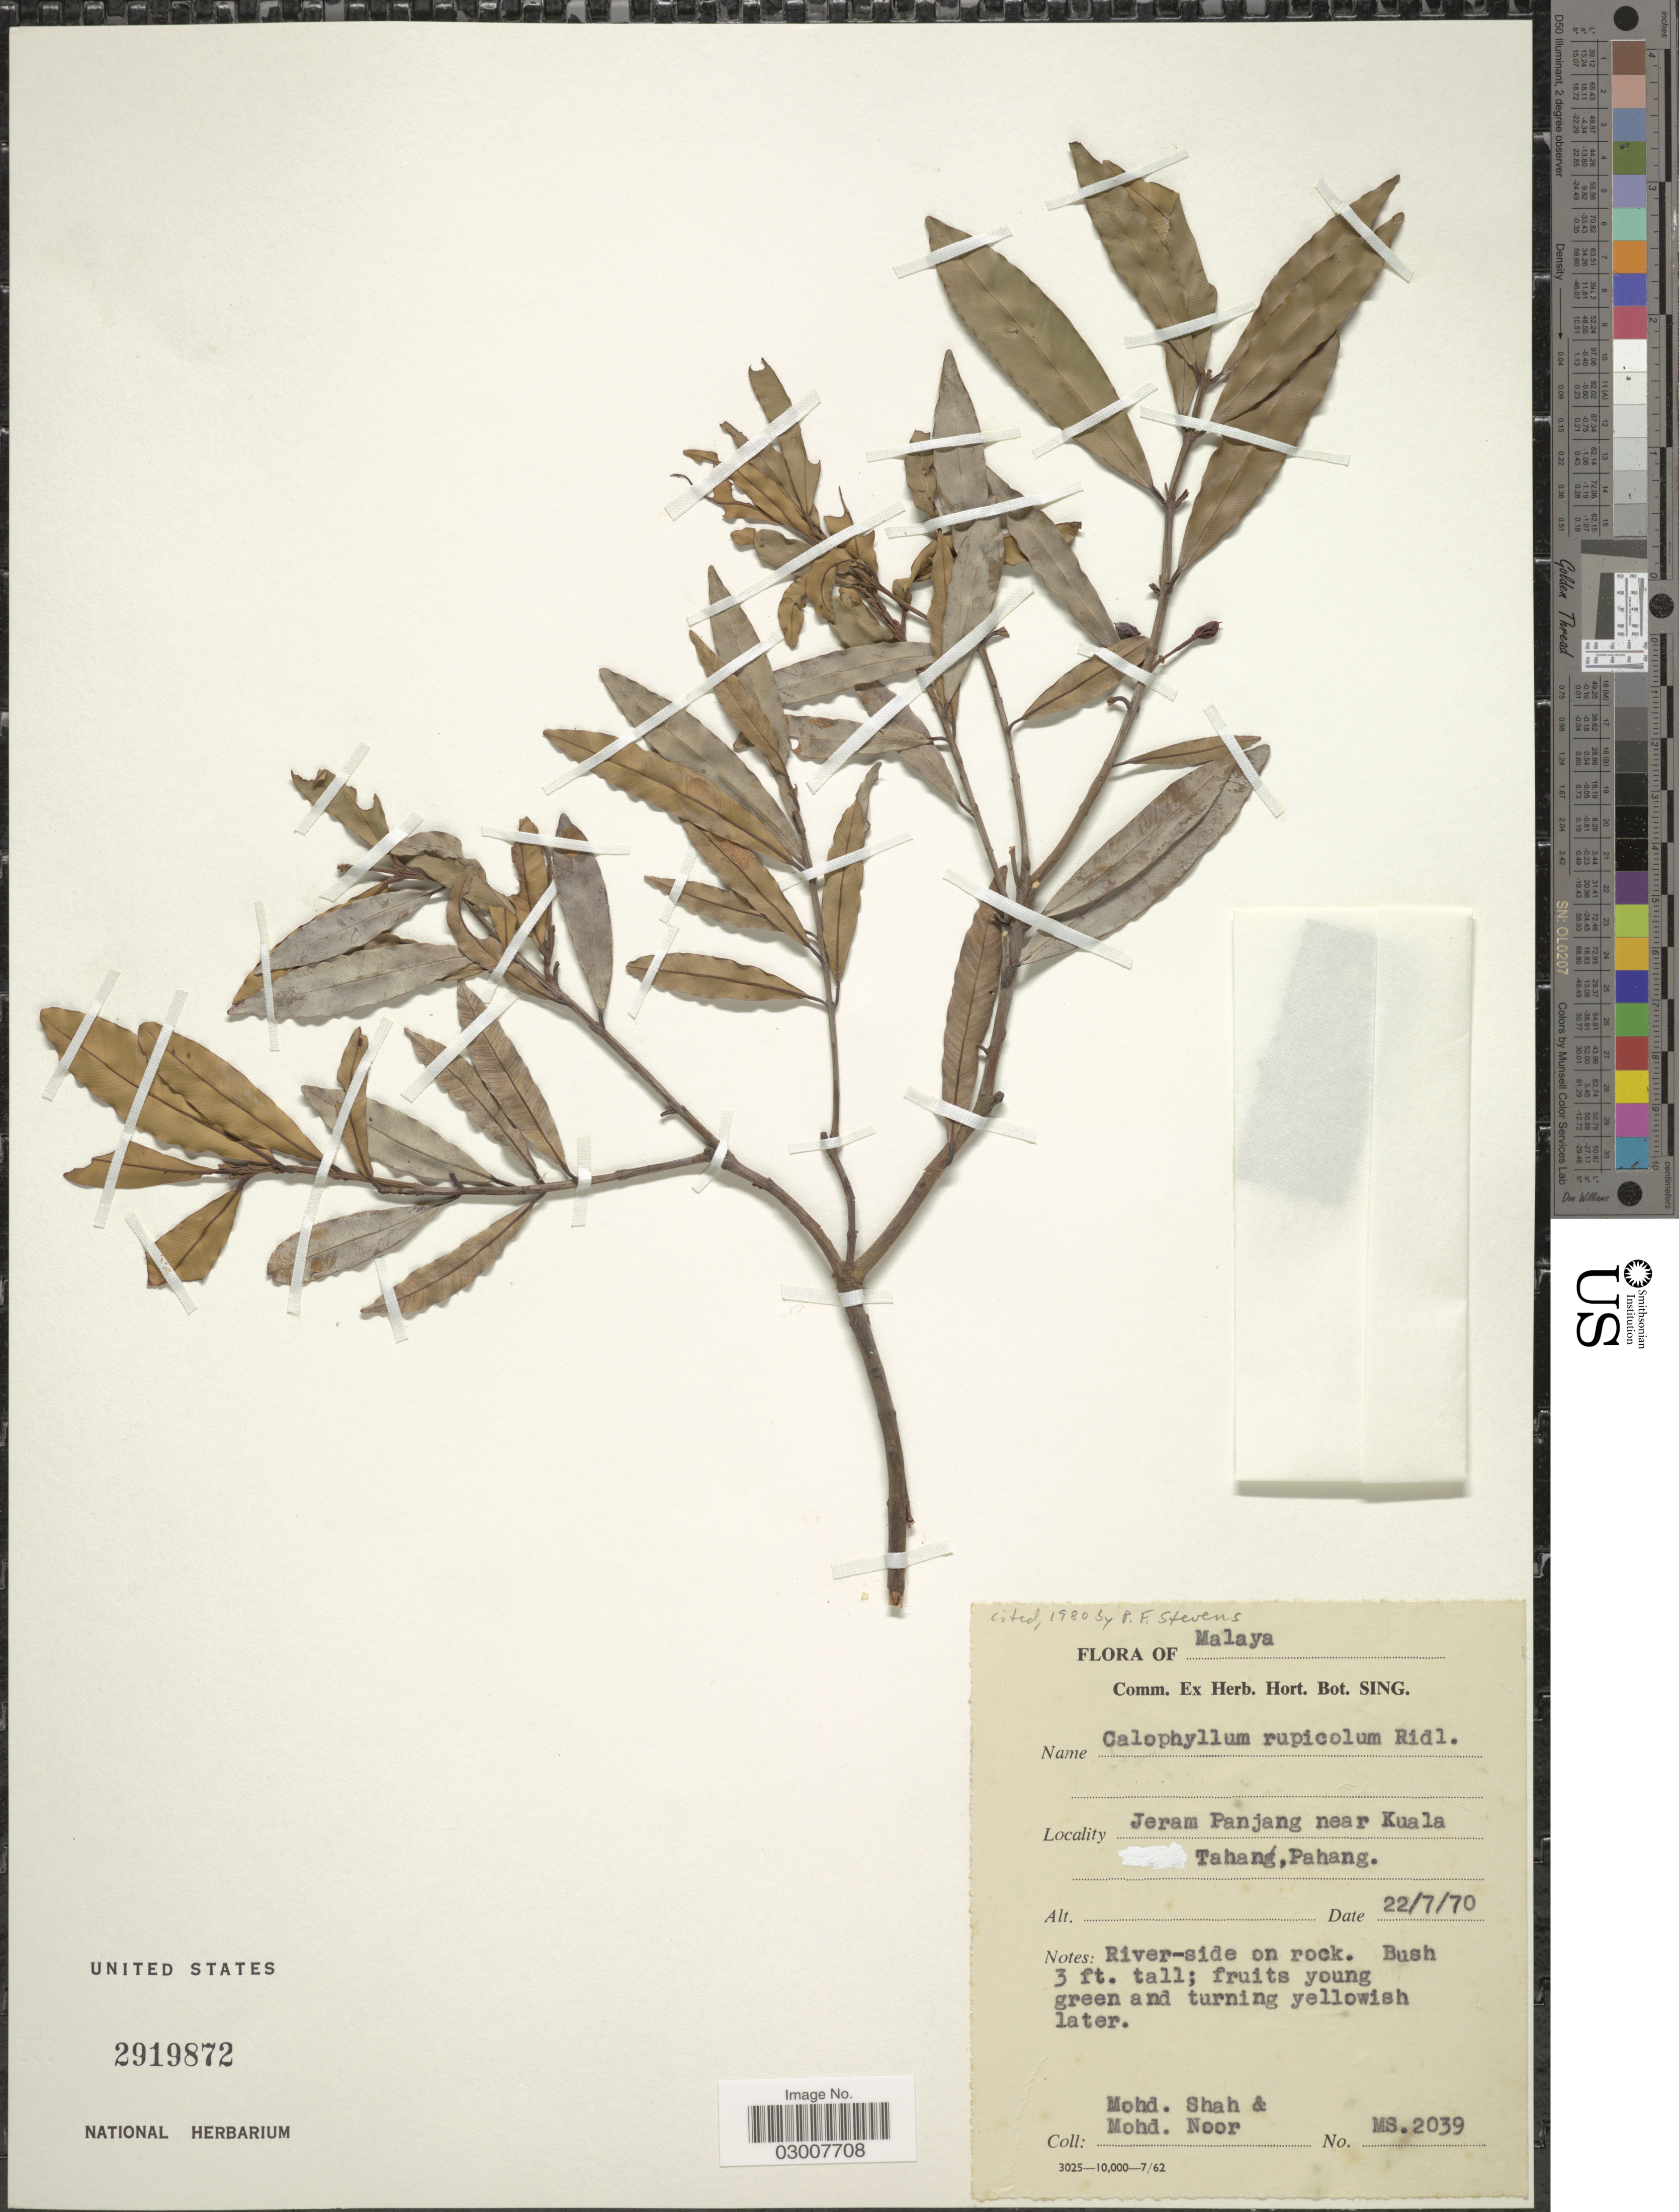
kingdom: Plantae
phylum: Tracheophyta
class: Magnoliopsida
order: Malpighiales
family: Calophyllaceae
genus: Calophyllum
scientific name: Calophyllum rupicola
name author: Ridl.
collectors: M. Shah & M. Noor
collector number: MS2039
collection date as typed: Transcribed d/m/y: 22/7/70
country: Malaysia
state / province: Pahang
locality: Malaya. Jeram Panjang near Kuala Tahang.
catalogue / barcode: US 2919872